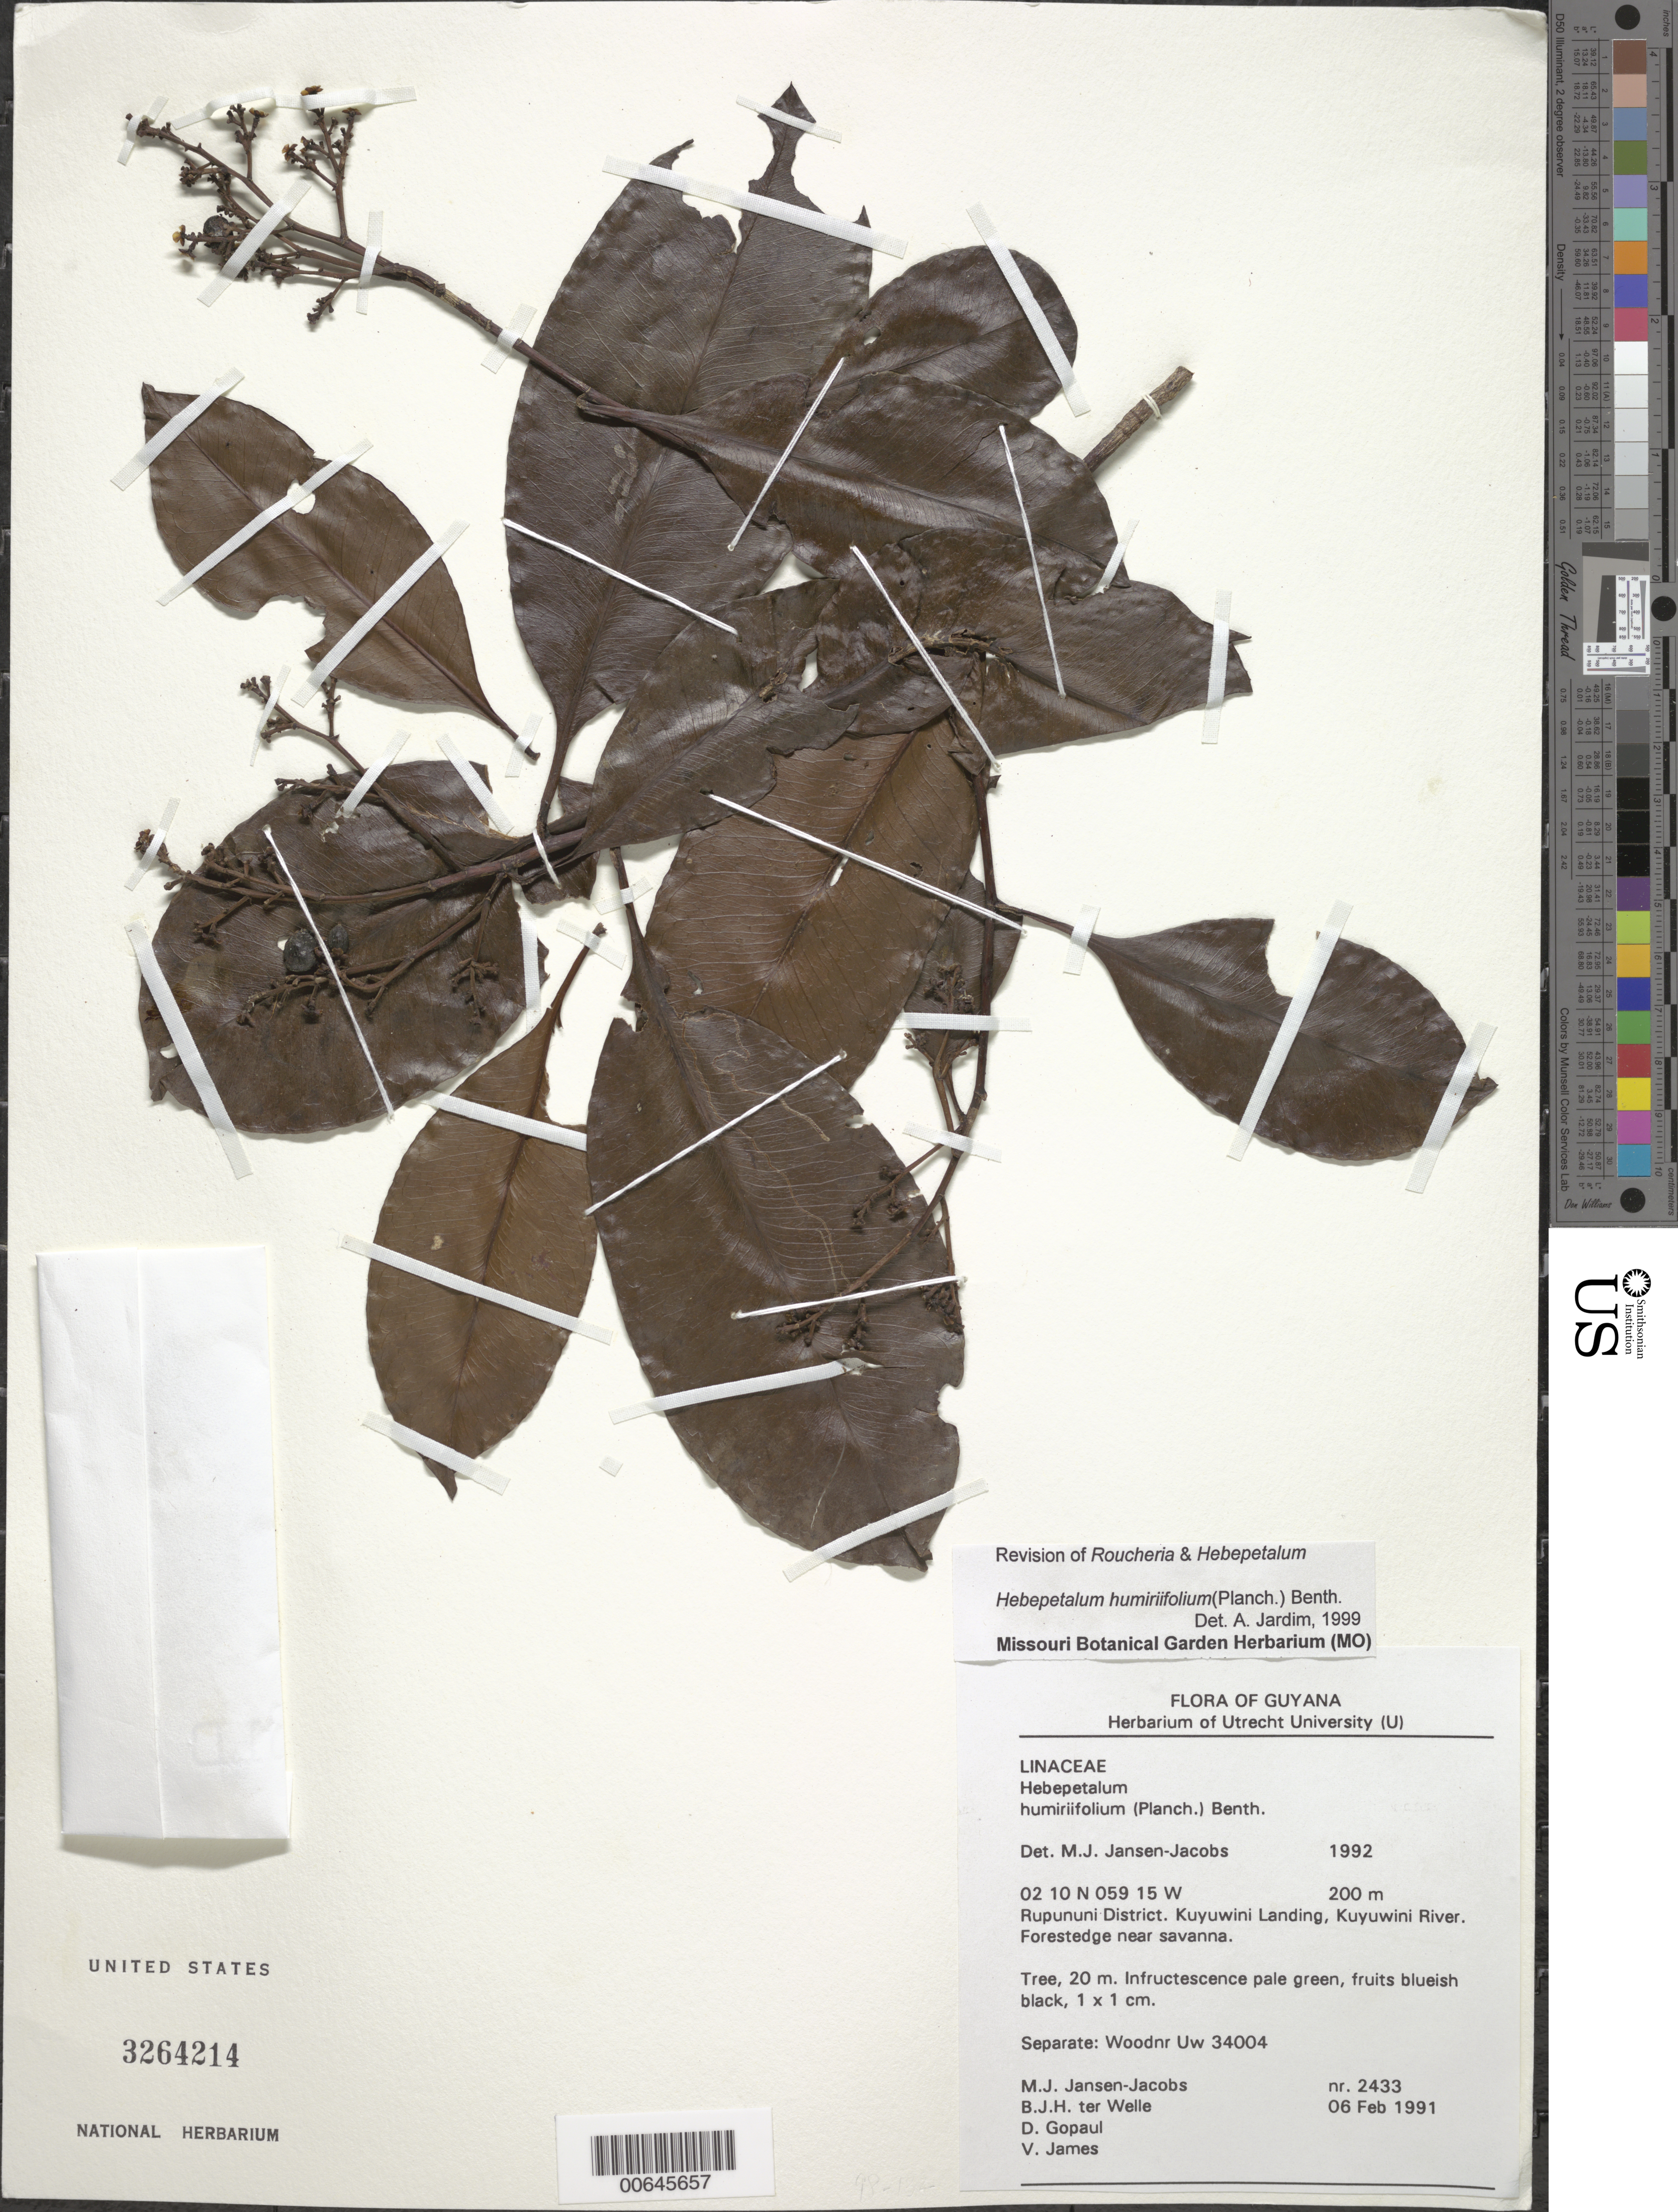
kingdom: Plantae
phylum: Tracheophyta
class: Magnoliopsida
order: Malpighiales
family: Linaceae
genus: Hebepetalum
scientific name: Hebepetalum humiriifolium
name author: (Planch.) Benth.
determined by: Jardim, A.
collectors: M. J. Jansen-Jacobs, B. Welle, D. Gopaul & V. James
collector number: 2433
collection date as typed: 6-Feb-91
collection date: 1991-02-06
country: Guyana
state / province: U. Takutu-U. Essequibo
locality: Kuyuwini Landing, Kuyuwini River, Rupununi District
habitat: Forest edge near savanna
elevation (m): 200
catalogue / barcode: US 3264214